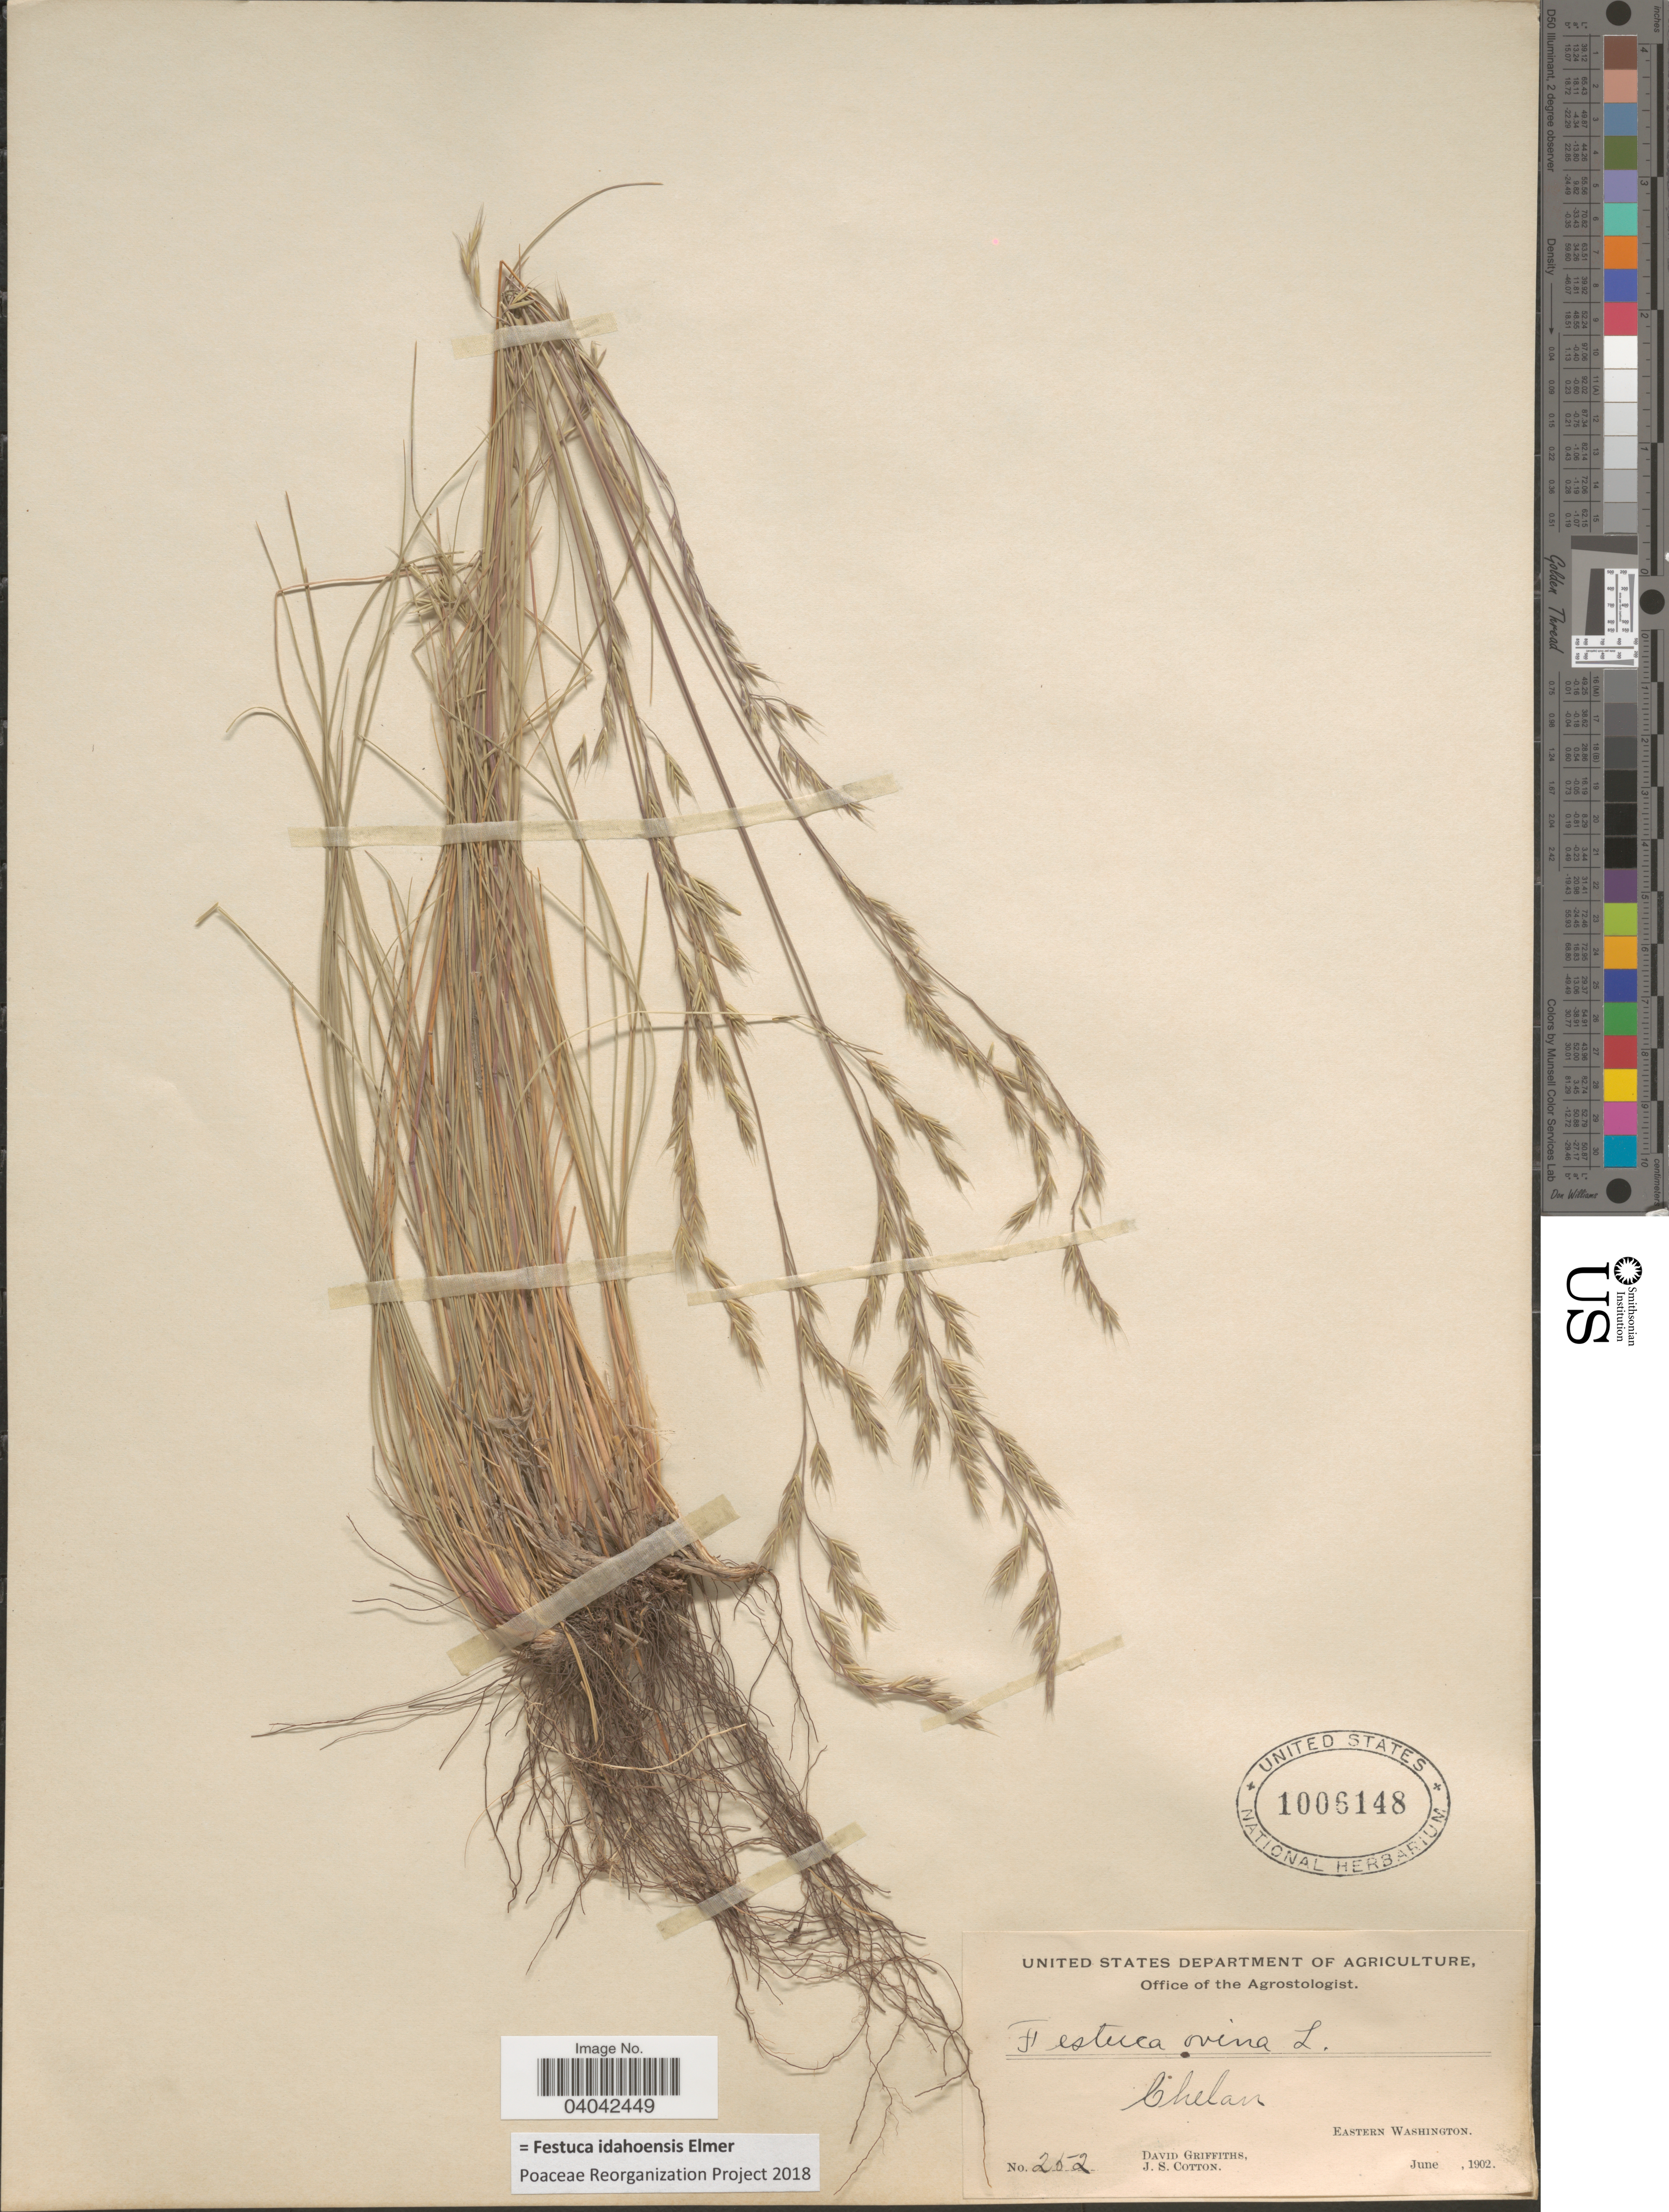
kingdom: Plantae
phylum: Tracheophyta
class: Liliopsida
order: Poales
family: Poaceae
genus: Festuca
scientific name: Festuca idahoensis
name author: Elmer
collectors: D. Griffiths & J. S. Cotton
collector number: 252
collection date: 1902-06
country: United States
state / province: Washington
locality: Chelan, Eastern Washington.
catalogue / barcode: US 1006148